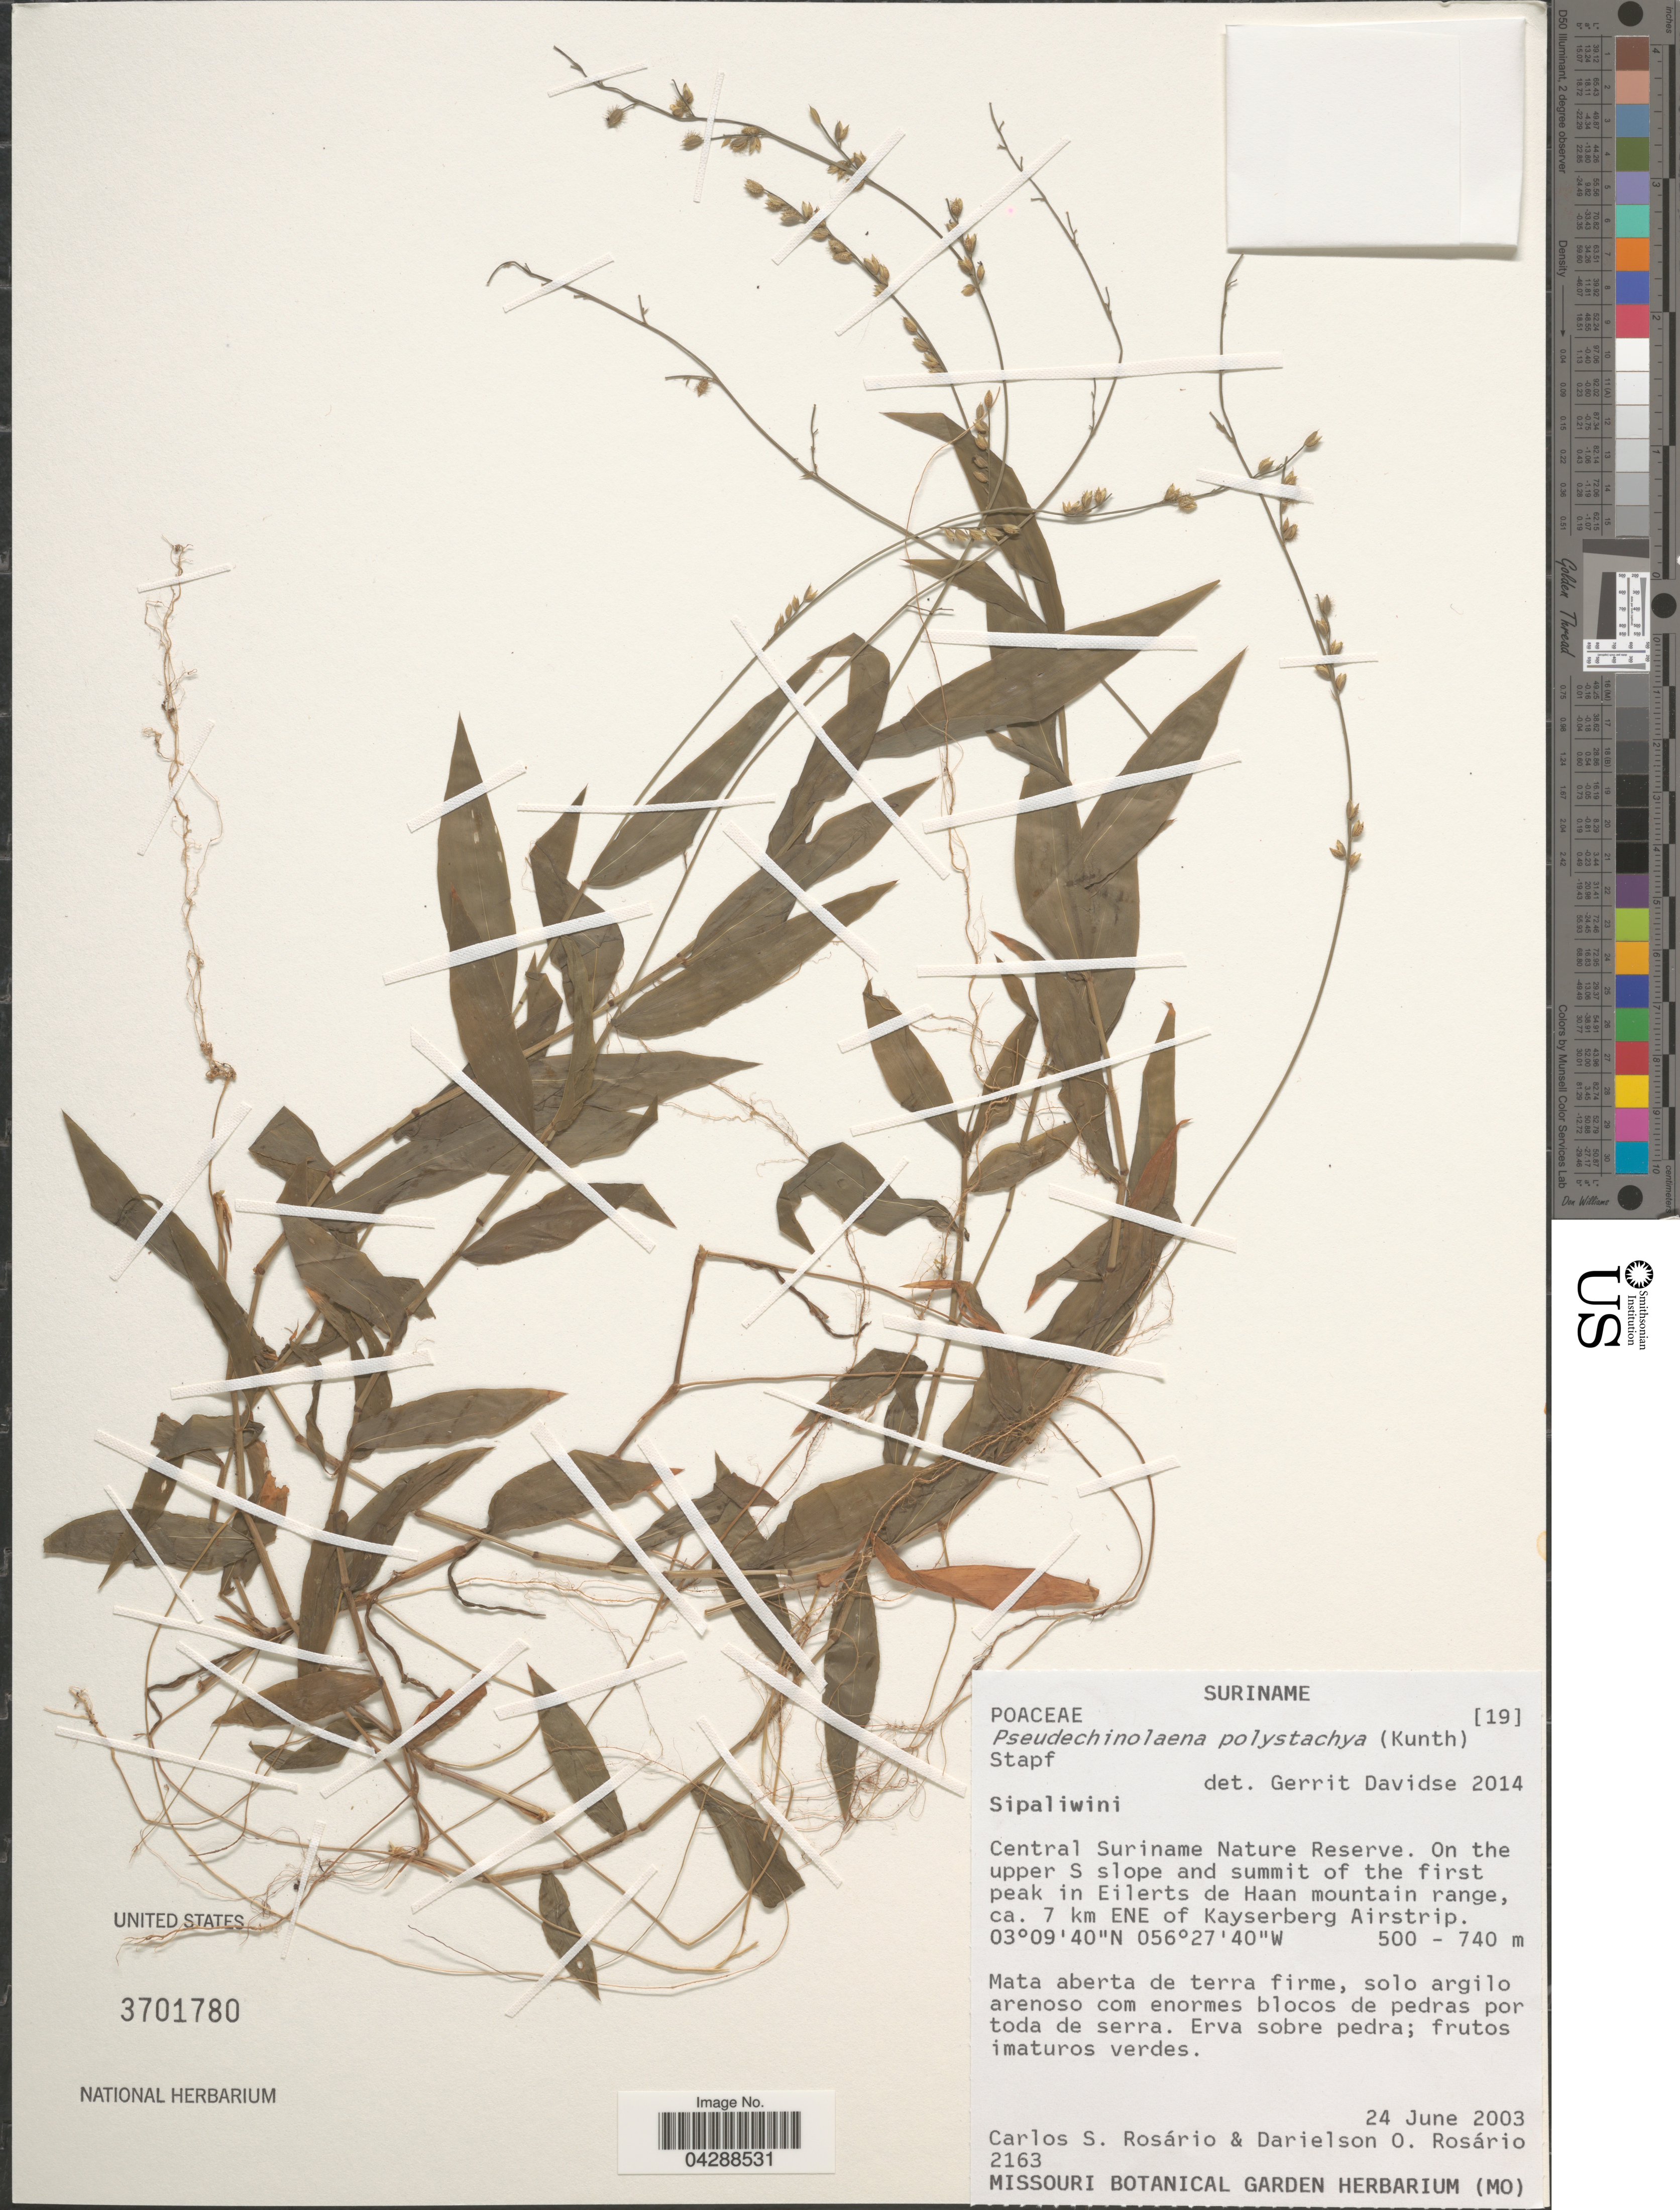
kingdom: Plantae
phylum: Tracheophyta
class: Liliopsida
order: Poales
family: Poaceae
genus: Pseudechinolaena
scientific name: Pseudechinolaena polystachya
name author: (Kunth) Stapf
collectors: C. S. Rosário & D. Rosario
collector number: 2163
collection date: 2003-06-24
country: Suriname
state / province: Sipaliwini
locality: Central Suriname Nature Reserve. On the upper S slope and summit of the first peak in Eilerts de Haan mountain range, ca. 7 km ENE of Kayserberg Airstrip.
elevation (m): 500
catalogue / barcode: US 3701780